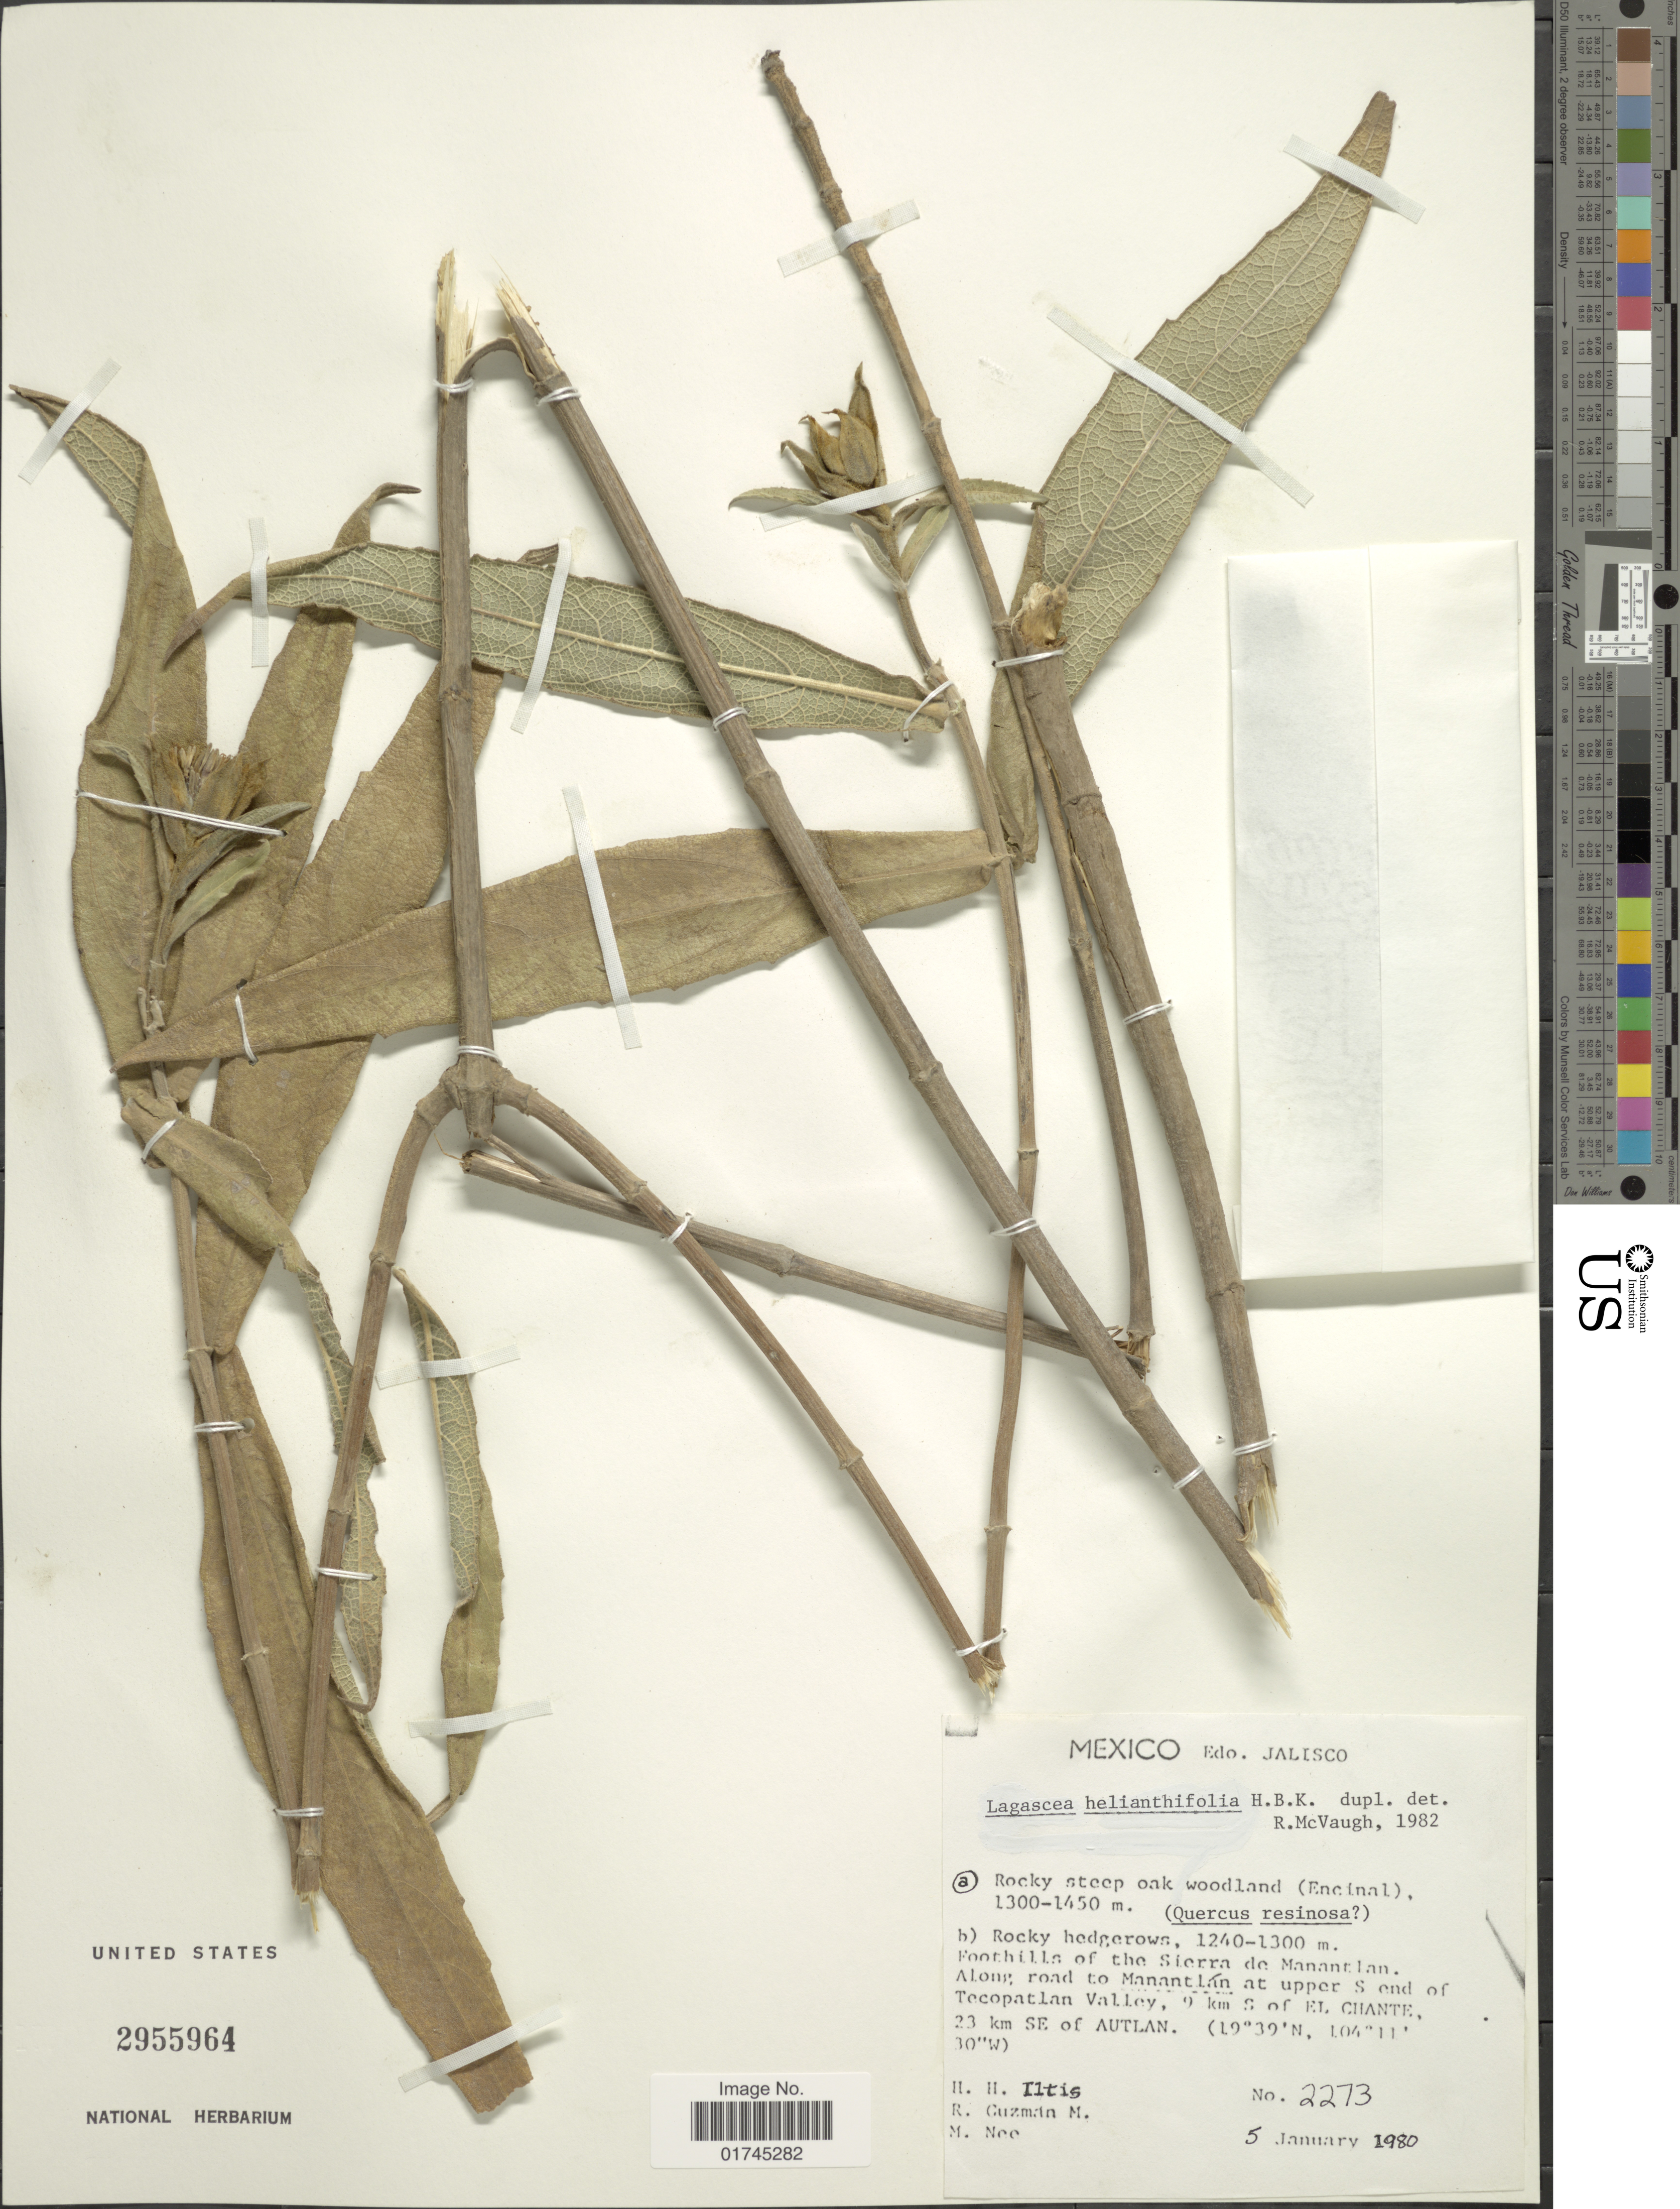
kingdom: Plantae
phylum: Tracheophyta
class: Magnoliopsida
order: Asterales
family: Asteraceae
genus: Lagascea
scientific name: Lagascea helianthifolia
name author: Kunth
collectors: H. H. Iltis, R. Guzman-M. & M. Nee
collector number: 2273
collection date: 1980-01-05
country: Mexico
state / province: Jalisco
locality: Rocky steep oak woodland (Encinal), rocky hedgerows, foothills of the Sierra de Manantlan, along the road to Manantlan at upper S end of Tecopatlan Valley.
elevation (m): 1240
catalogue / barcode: US 2955964